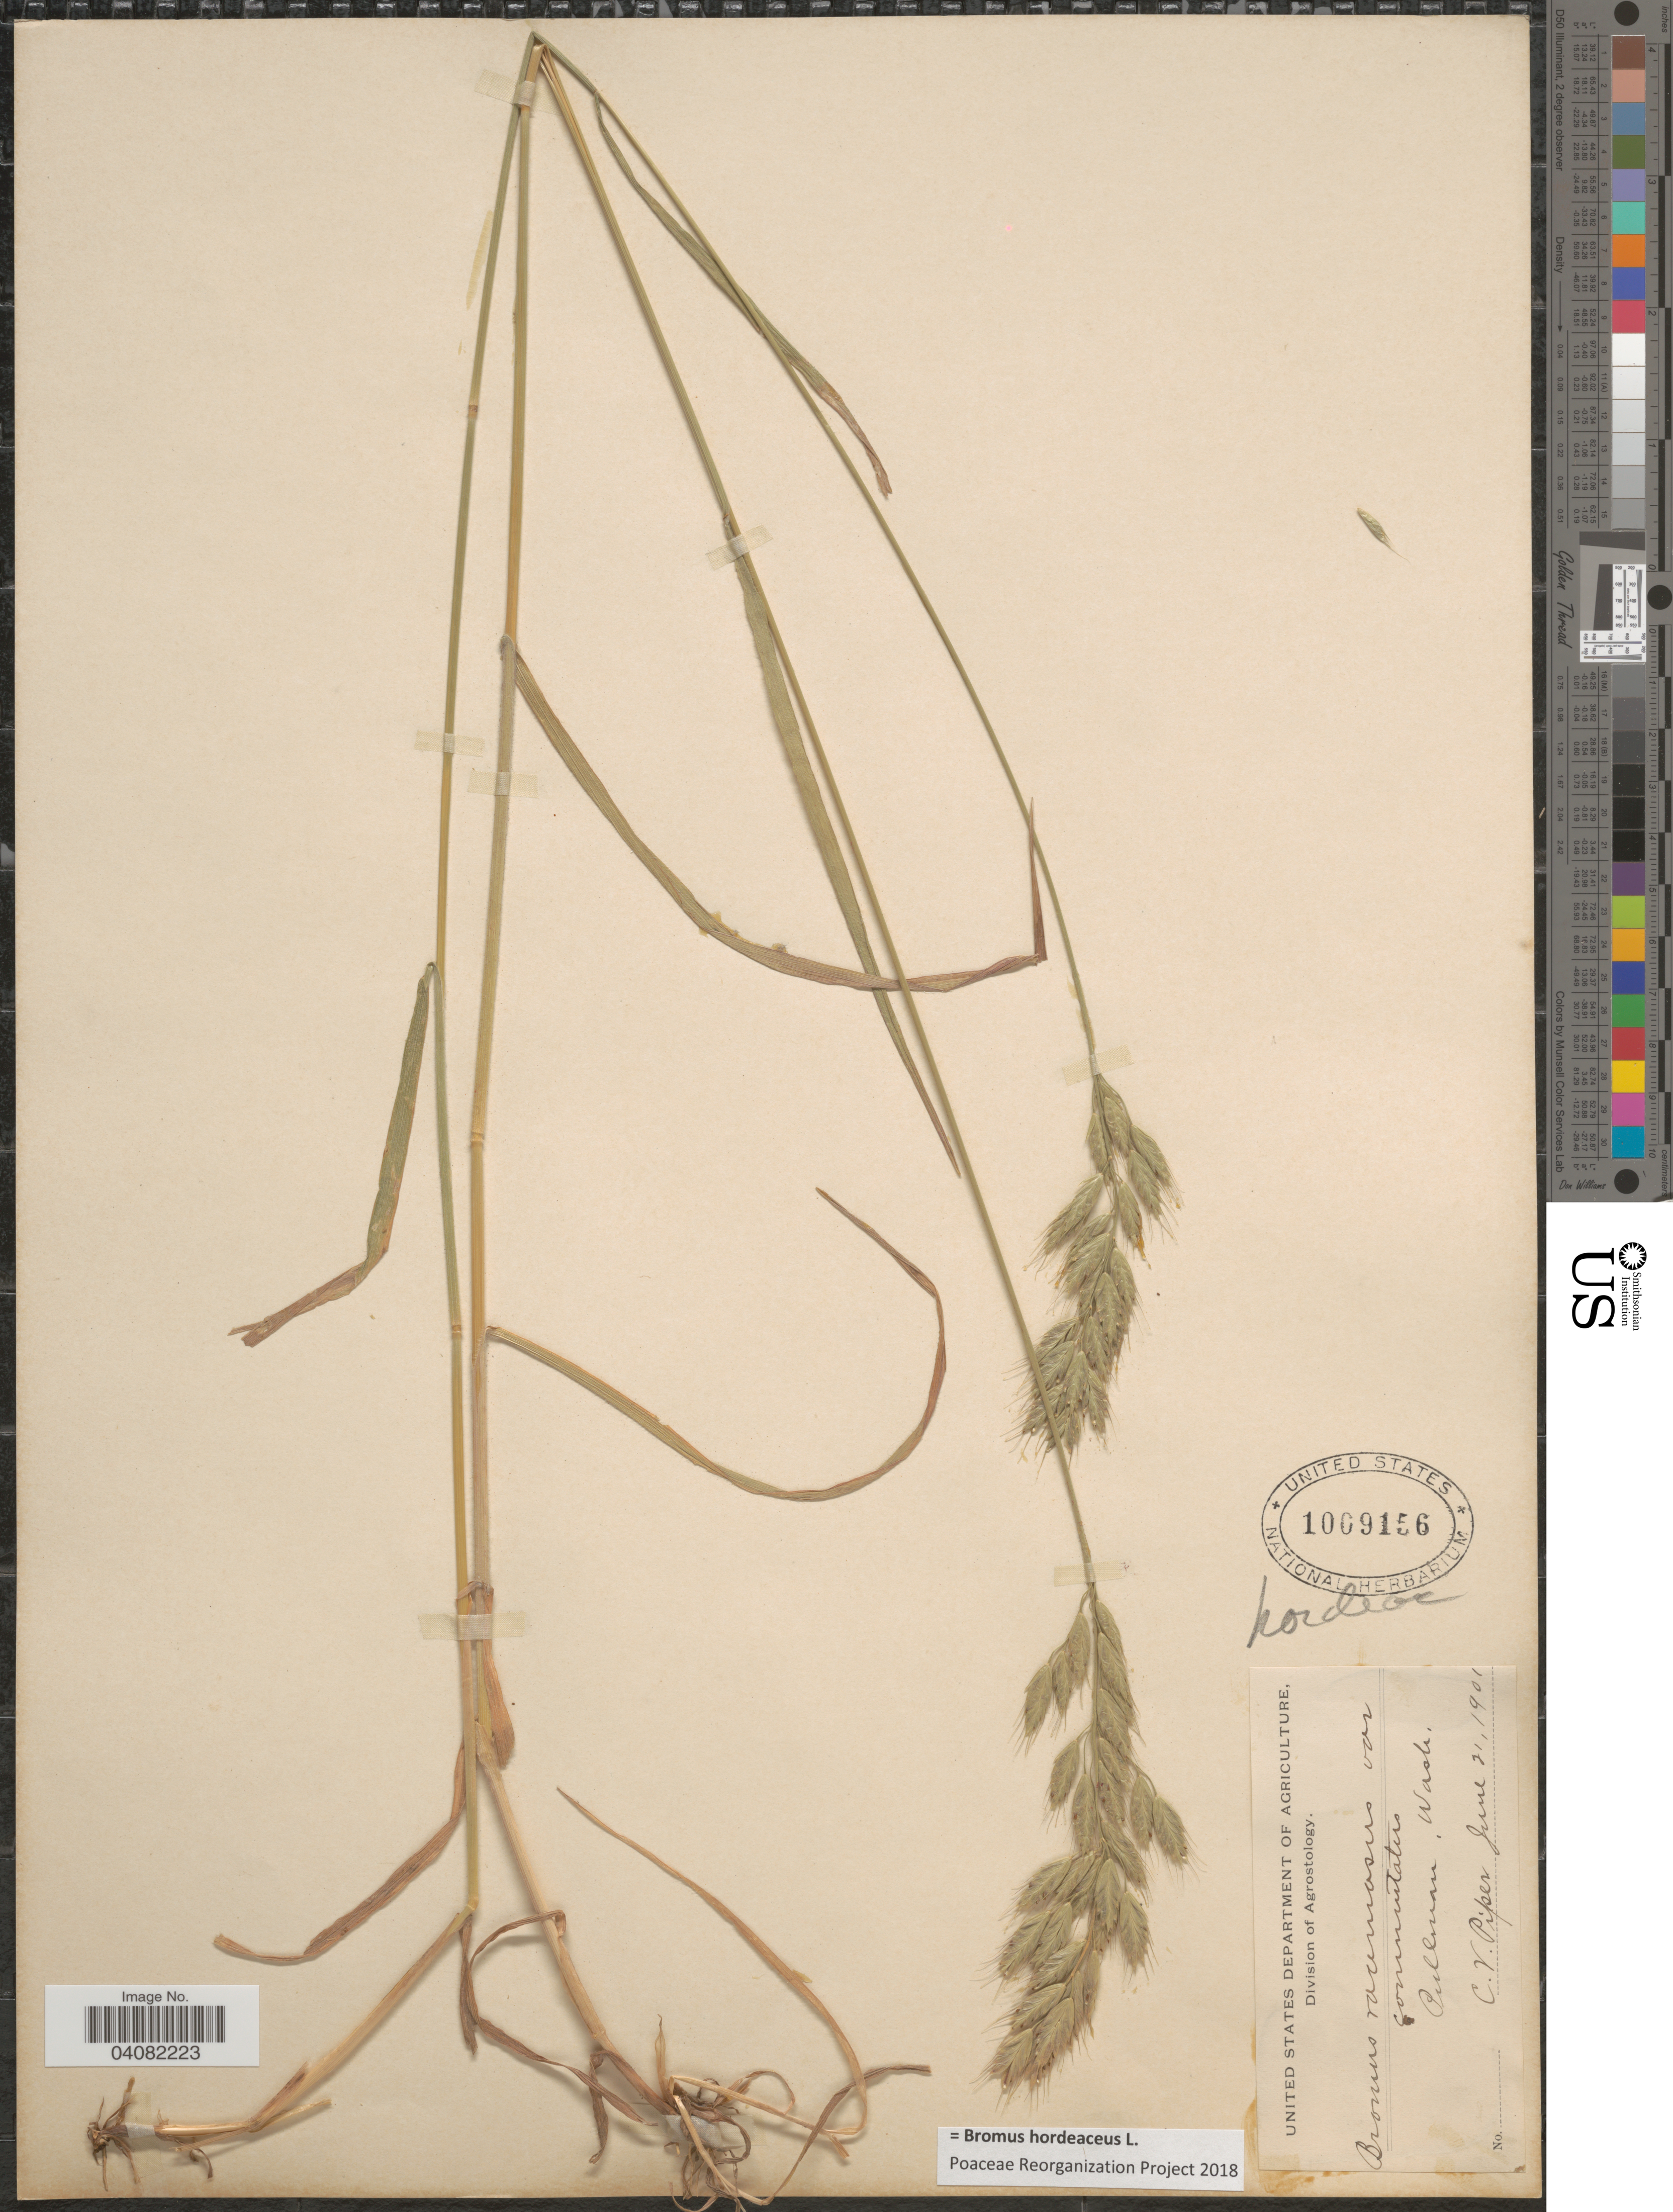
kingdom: Plantae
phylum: Tracheophyta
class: Liliopsida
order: Poales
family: Poaceae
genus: Bromus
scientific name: Bromus hordeaceus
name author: L.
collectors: C. V. Piper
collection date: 1901-06-21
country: United States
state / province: Washington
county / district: Whitman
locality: Pullman.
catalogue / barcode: US 1009156